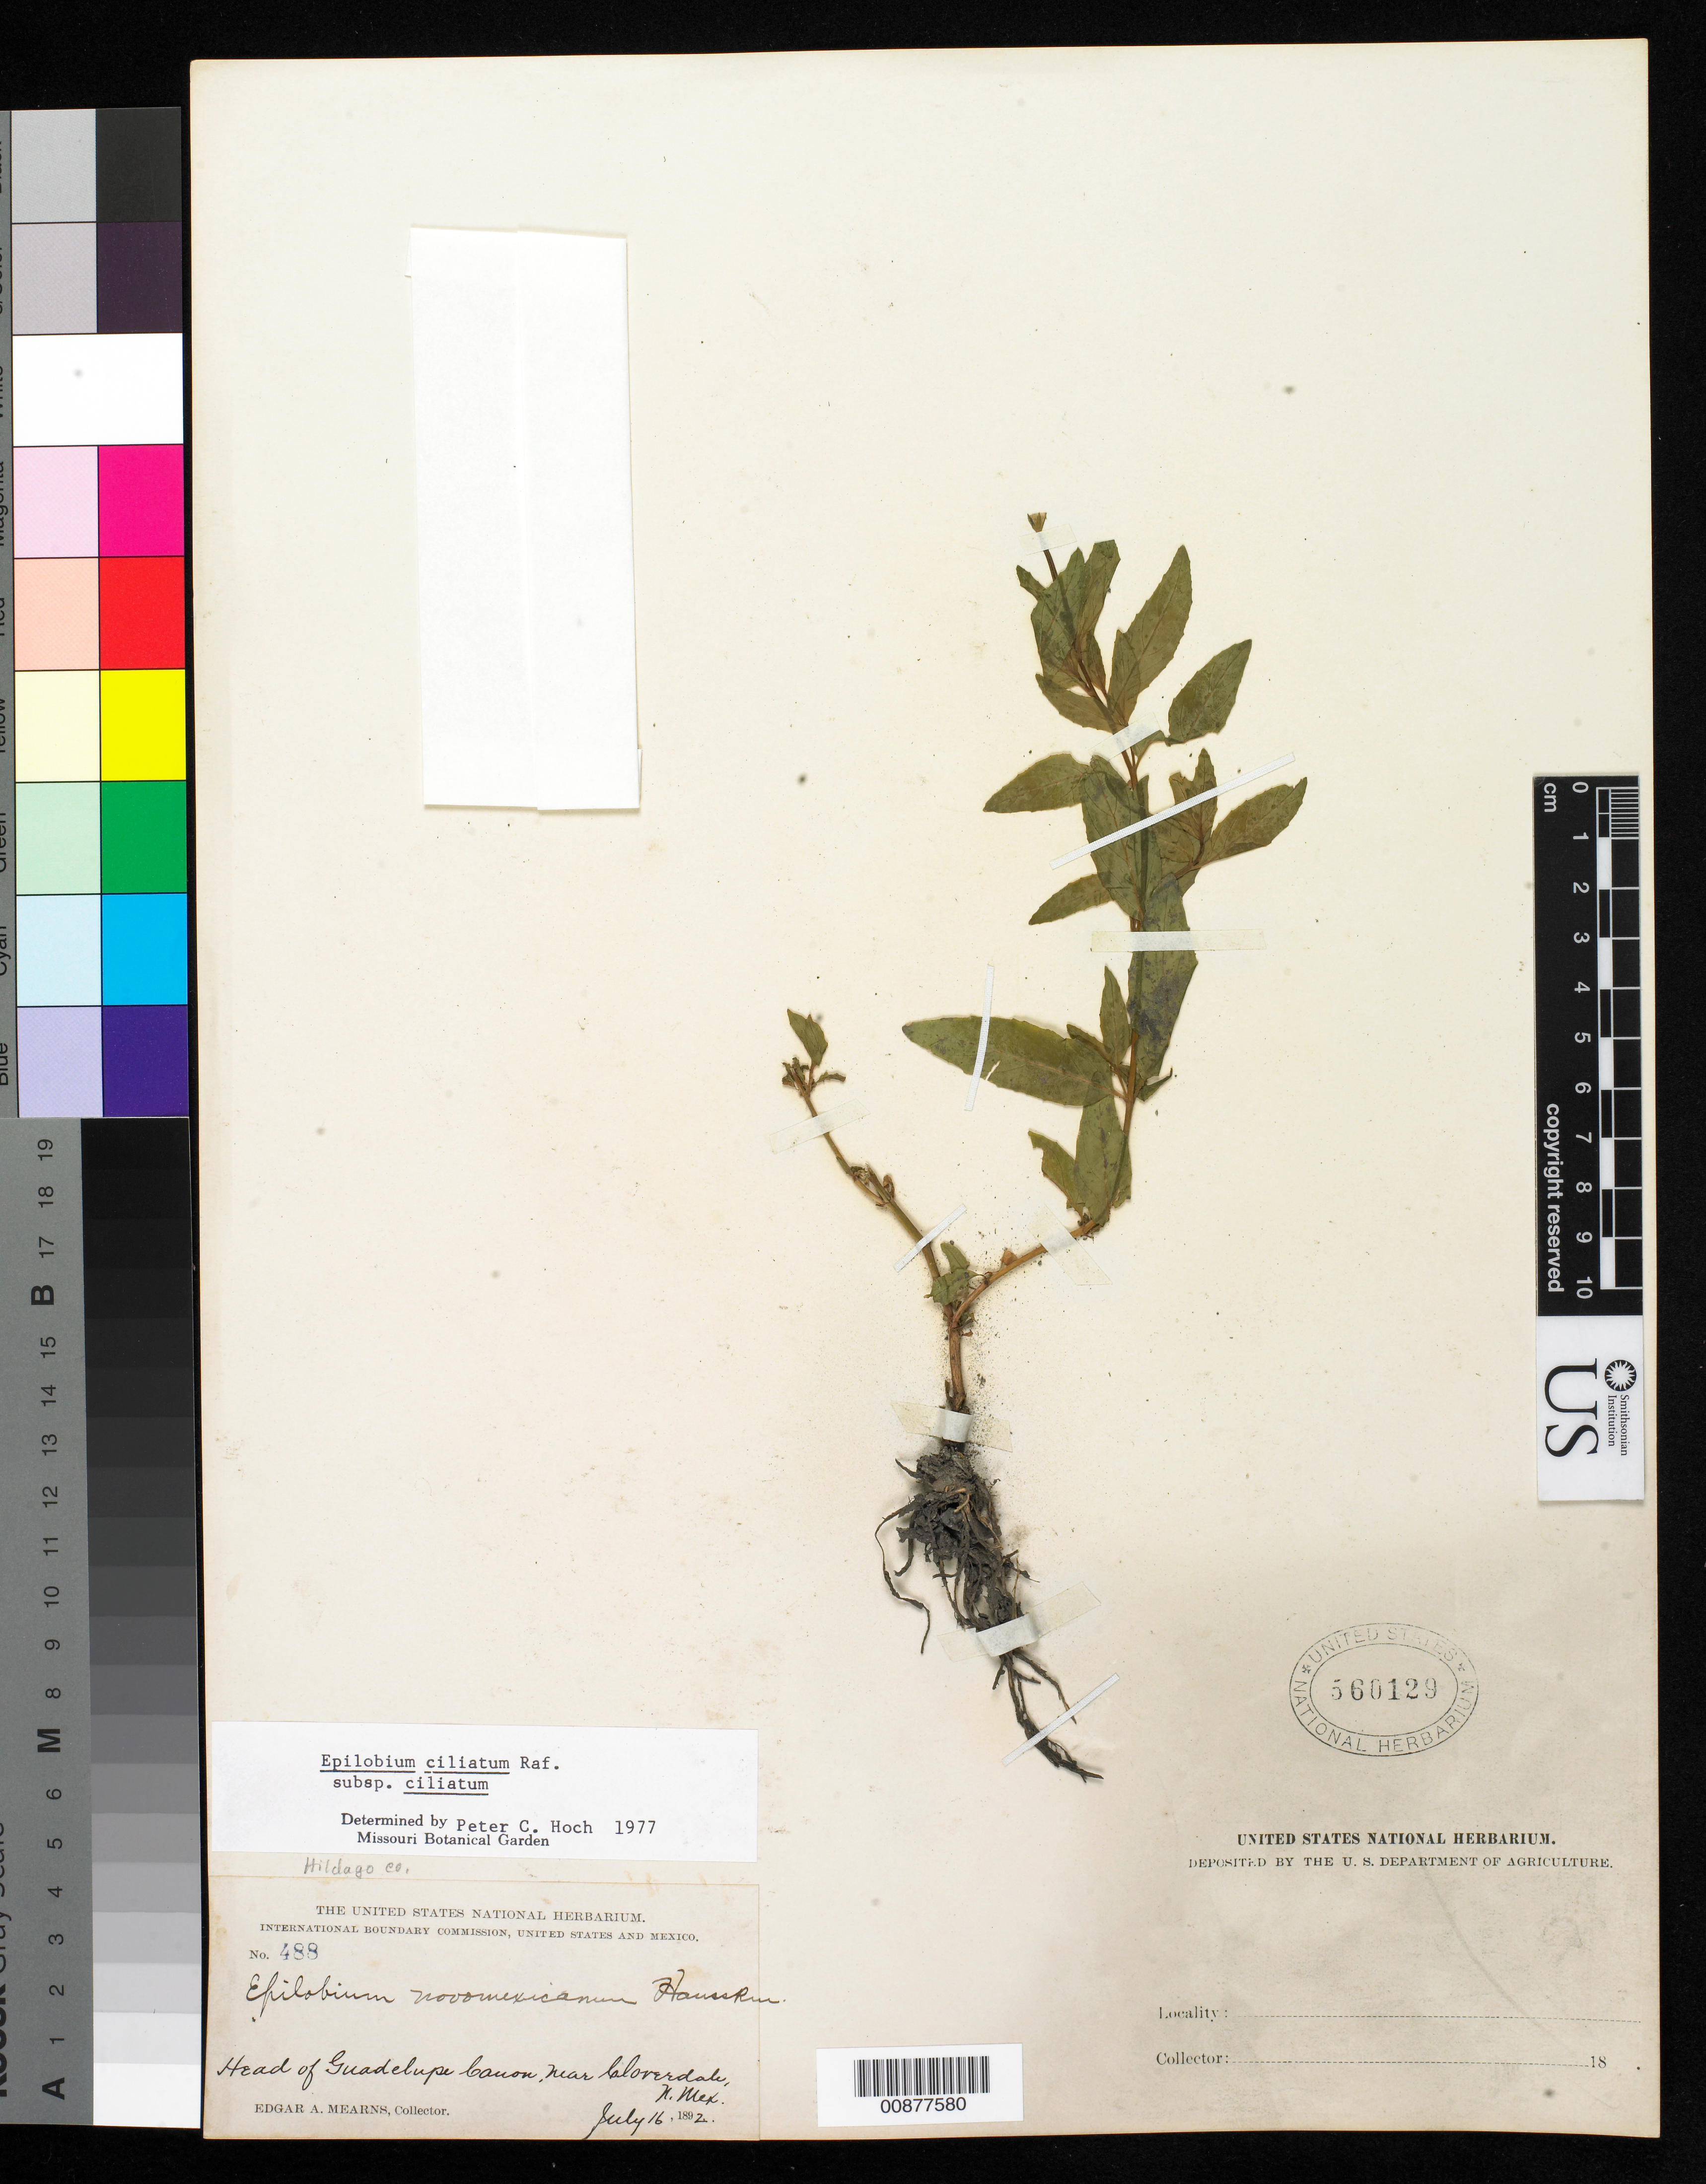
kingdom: Plantae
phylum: Tracheophyta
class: Magnoliopsida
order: Myrtales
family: Onagraceae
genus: Epilobium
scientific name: Epilobium ciliatum subsp. ciliatum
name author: Raf.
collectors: E. A. Mearns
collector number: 488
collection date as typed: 16 Jul 1892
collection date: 1892-07-16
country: United States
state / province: New Mexico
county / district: Hidalgo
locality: Head of Guadalupe Cañon, near Cloverdale, Hidalgo County, New Mexico.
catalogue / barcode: US 560129